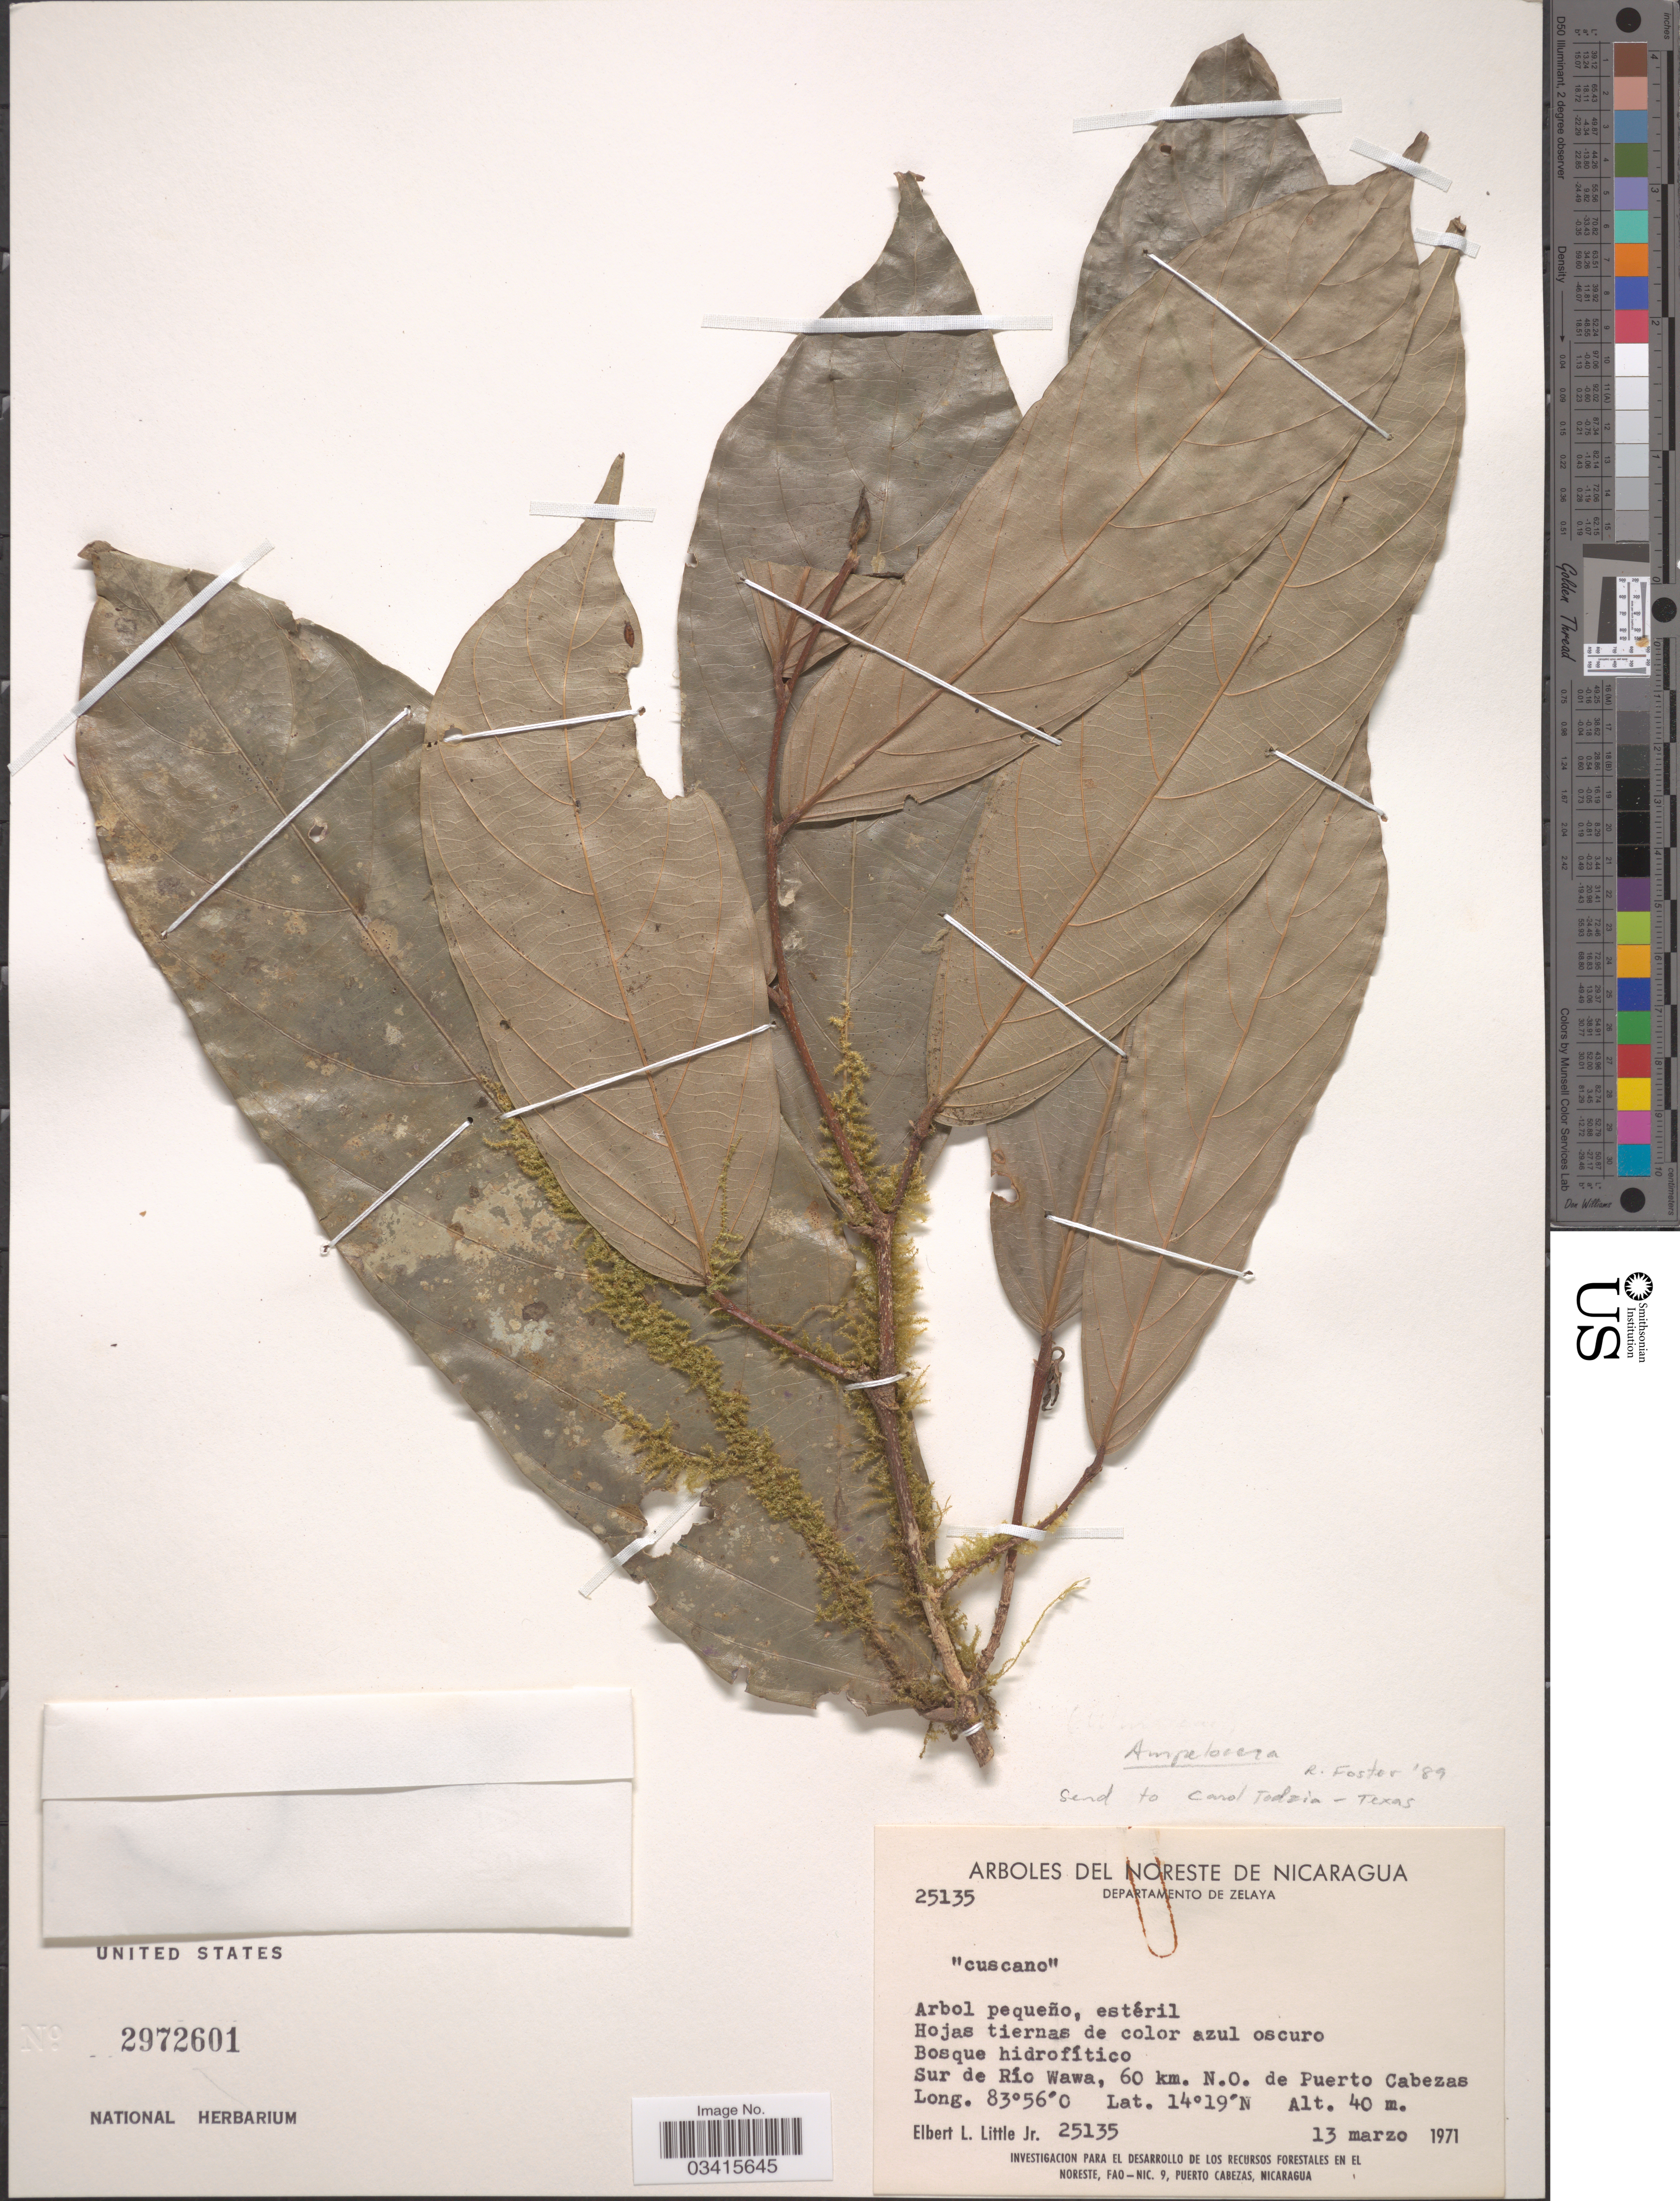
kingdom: Plantae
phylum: Tracheophyta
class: Magnoliopsida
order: Rosales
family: Cannabaceae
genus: Ampelocera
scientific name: Ampelocera sp.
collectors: E. L. Little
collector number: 25135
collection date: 1971-03-13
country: Nicaragua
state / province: Atlántico Norte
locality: Noreste de Nicaragua. Departamento de Zelaya. Sur de Río Wawa, 60 km. N.O. de Puerto Cabezas.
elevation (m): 40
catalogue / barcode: US 2972601